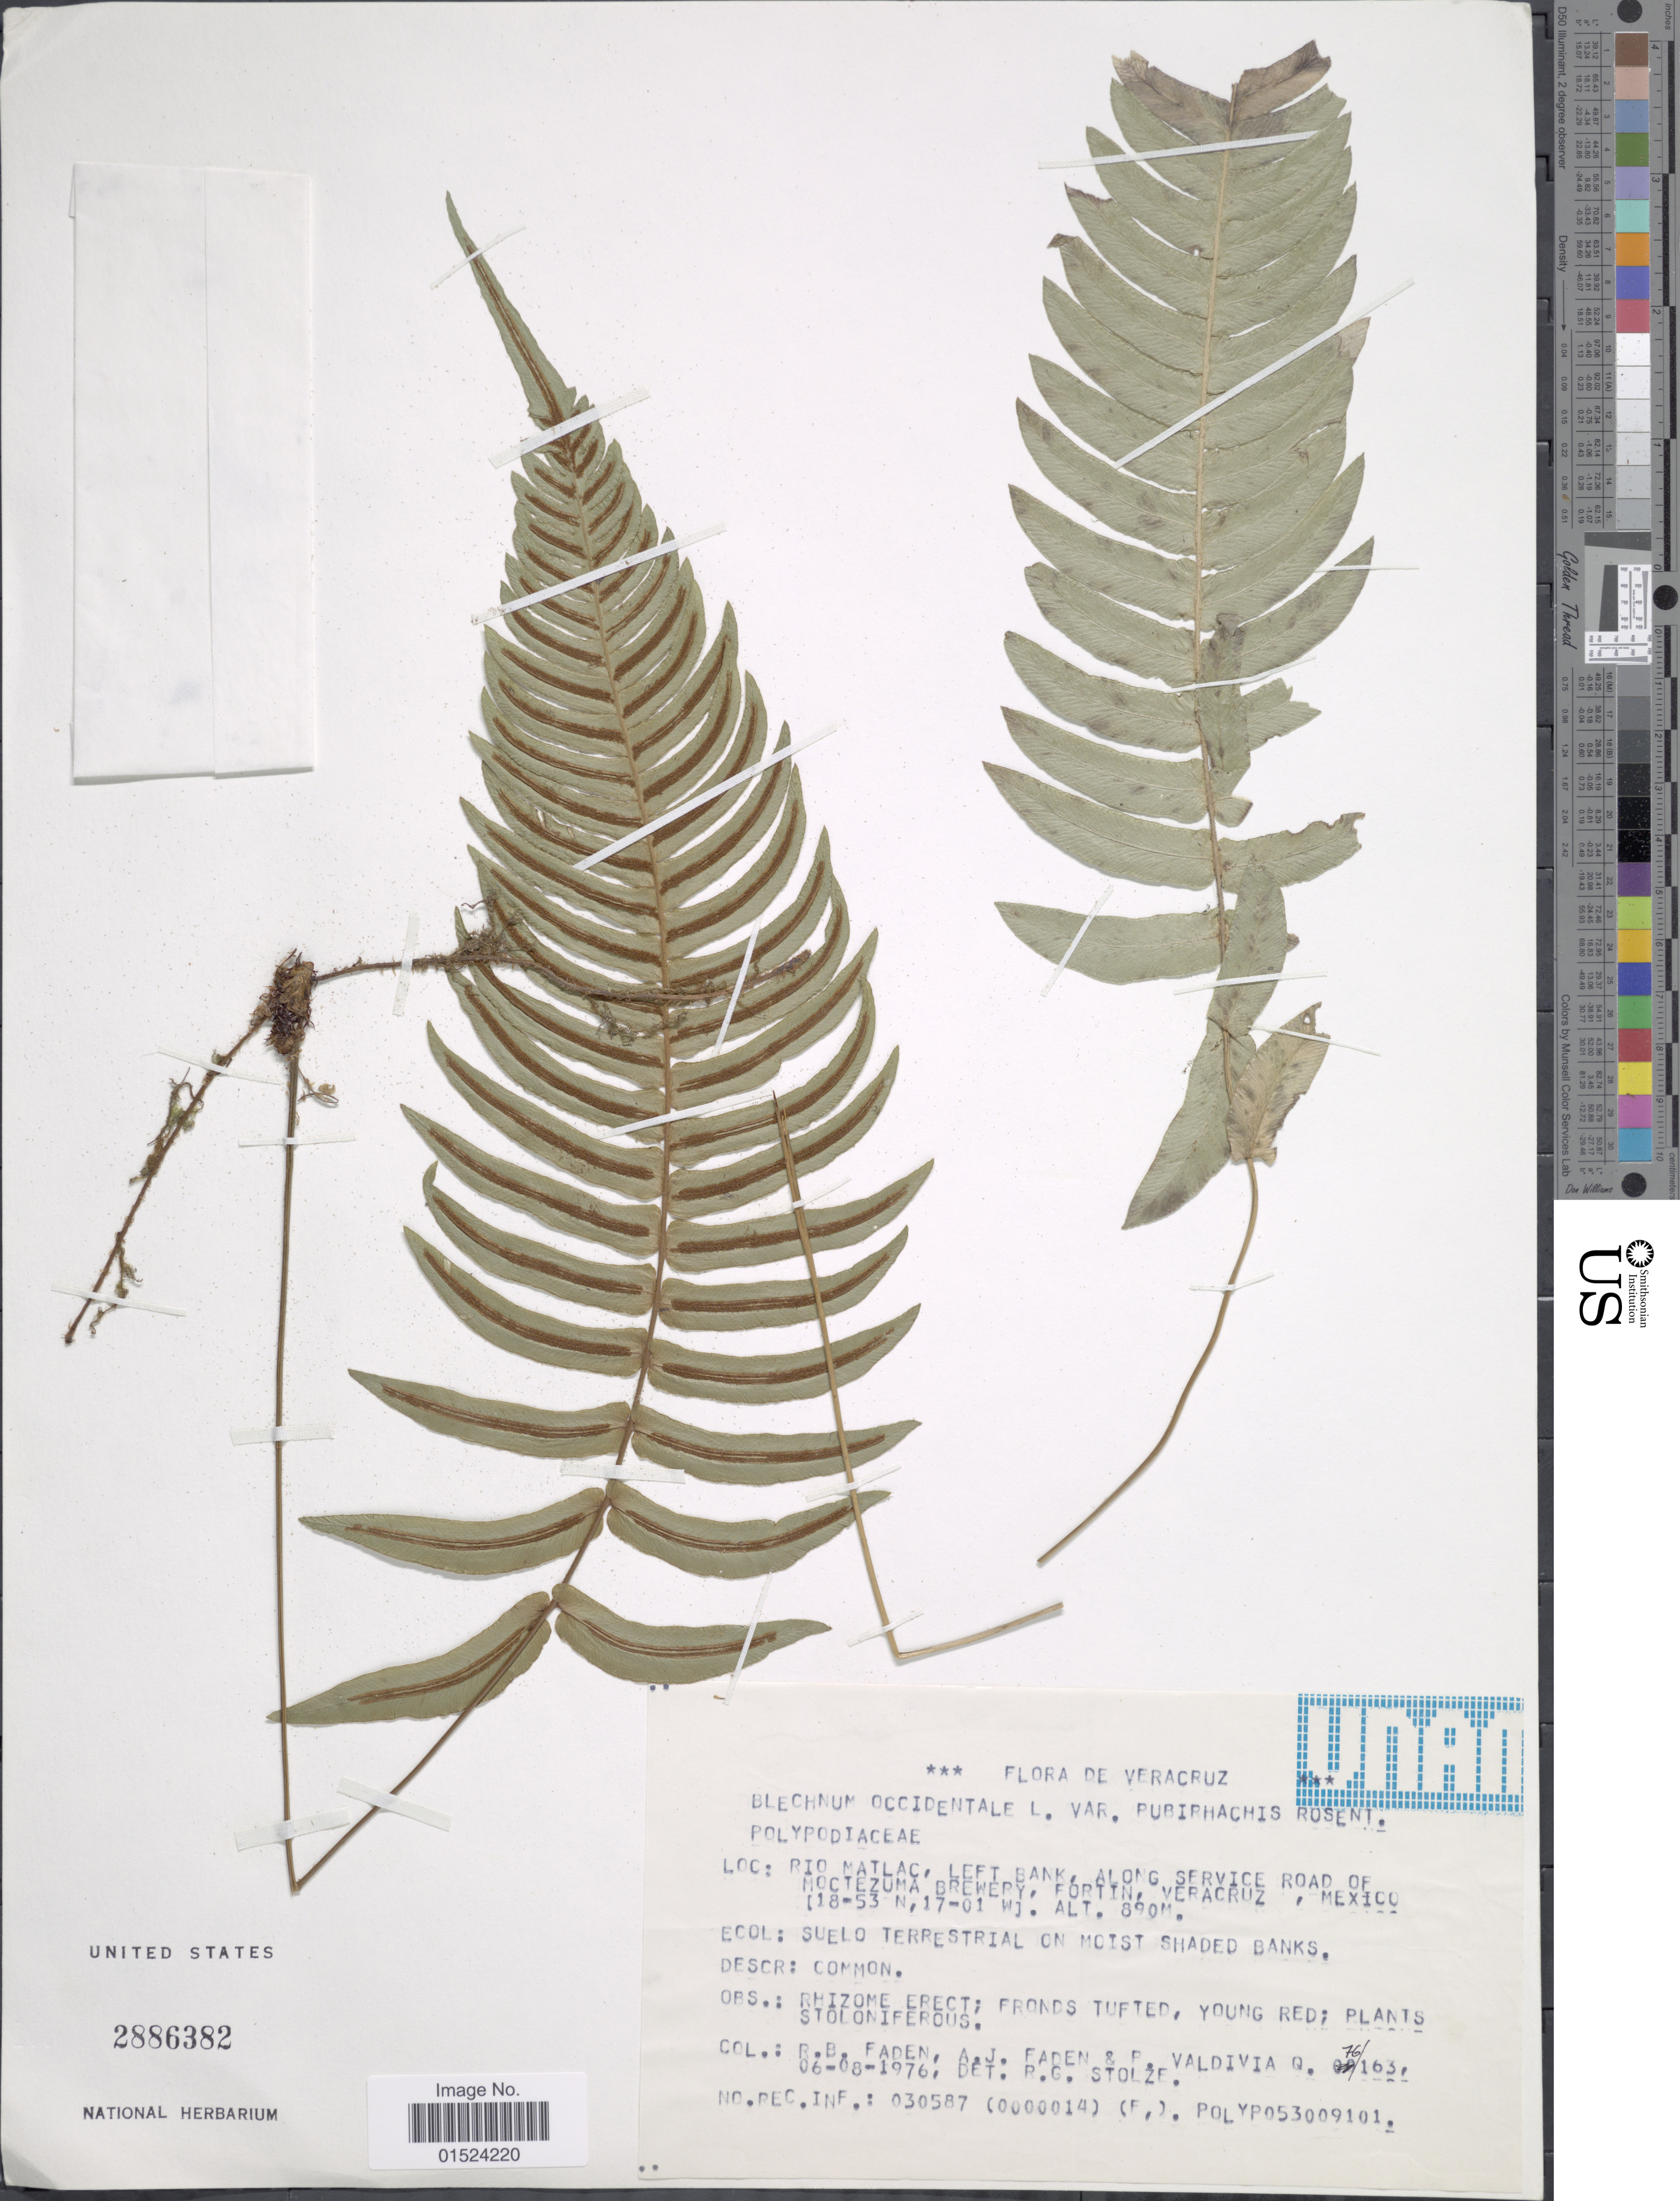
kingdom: Plantae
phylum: Tracheophyta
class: Polypodiopsida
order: Polypodiales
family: Blechnaceae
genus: Blechnum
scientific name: Blechnum occidentale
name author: L.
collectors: R. B. Faden, A. J. Faden & P. E. Valdivia Q.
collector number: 76/163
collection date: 1976-08-06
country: Mexico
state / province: Veracruz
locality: Rio Matlac, left bank, along service road of Moctezuma brewery, fortin, veracruz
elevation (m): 890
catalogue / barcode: US 2886382